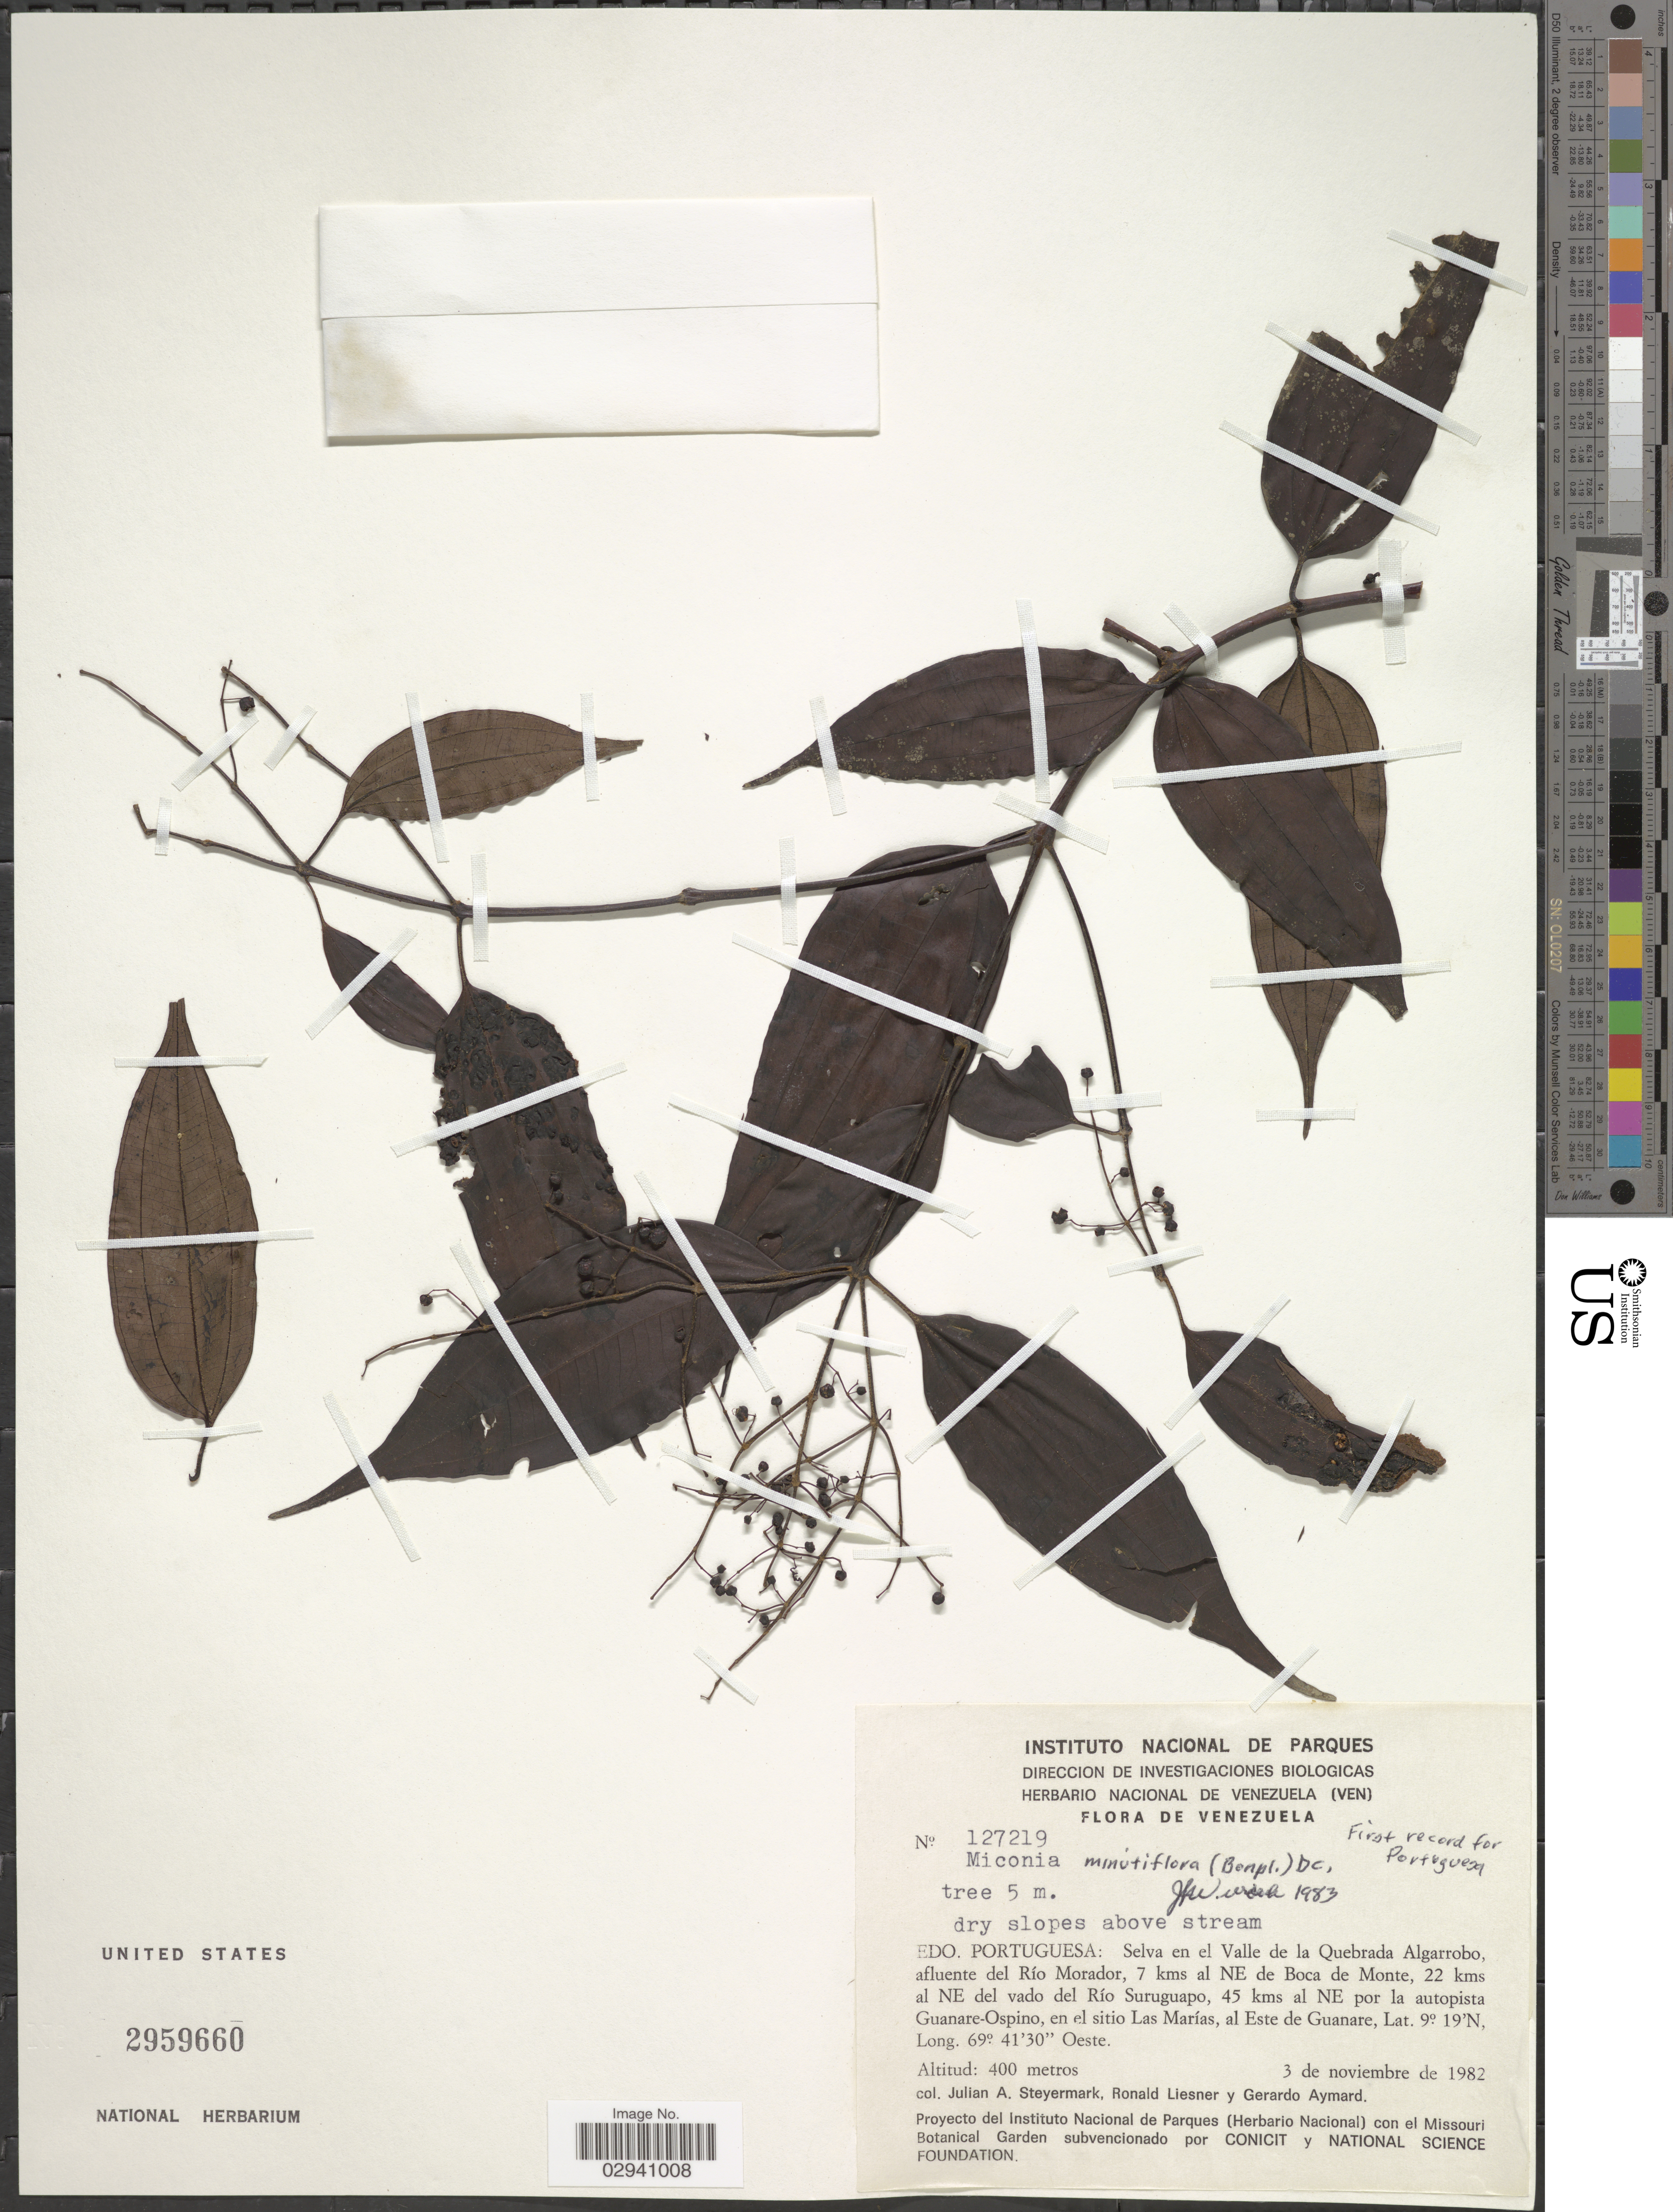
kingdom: Plantae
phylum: Tracheophyta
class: Magnoliopsida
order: Myrtales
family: Melastomataceae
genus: Miconia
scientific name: Miconia minutiflora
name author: (Bonpl.) DC.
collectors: J. Steyermark, R. L. Liesner & G. A. Aymard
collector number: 127219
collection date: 1982-11-03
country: Venezuela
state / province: Portuguesa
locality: Edo. Portuguesa: Selva en el Valle de la Quebrada Algarrobo, alfuente del Río Morador, 7 kms al NE de Boca de Monte, 22 kms al NE del vado del Río Suruguapo, 45 kms al NE por la autopista Guanare-Ospino, en el sitio Las Marías, al Este de Guanare.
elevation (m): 400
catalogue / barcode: US 2959660